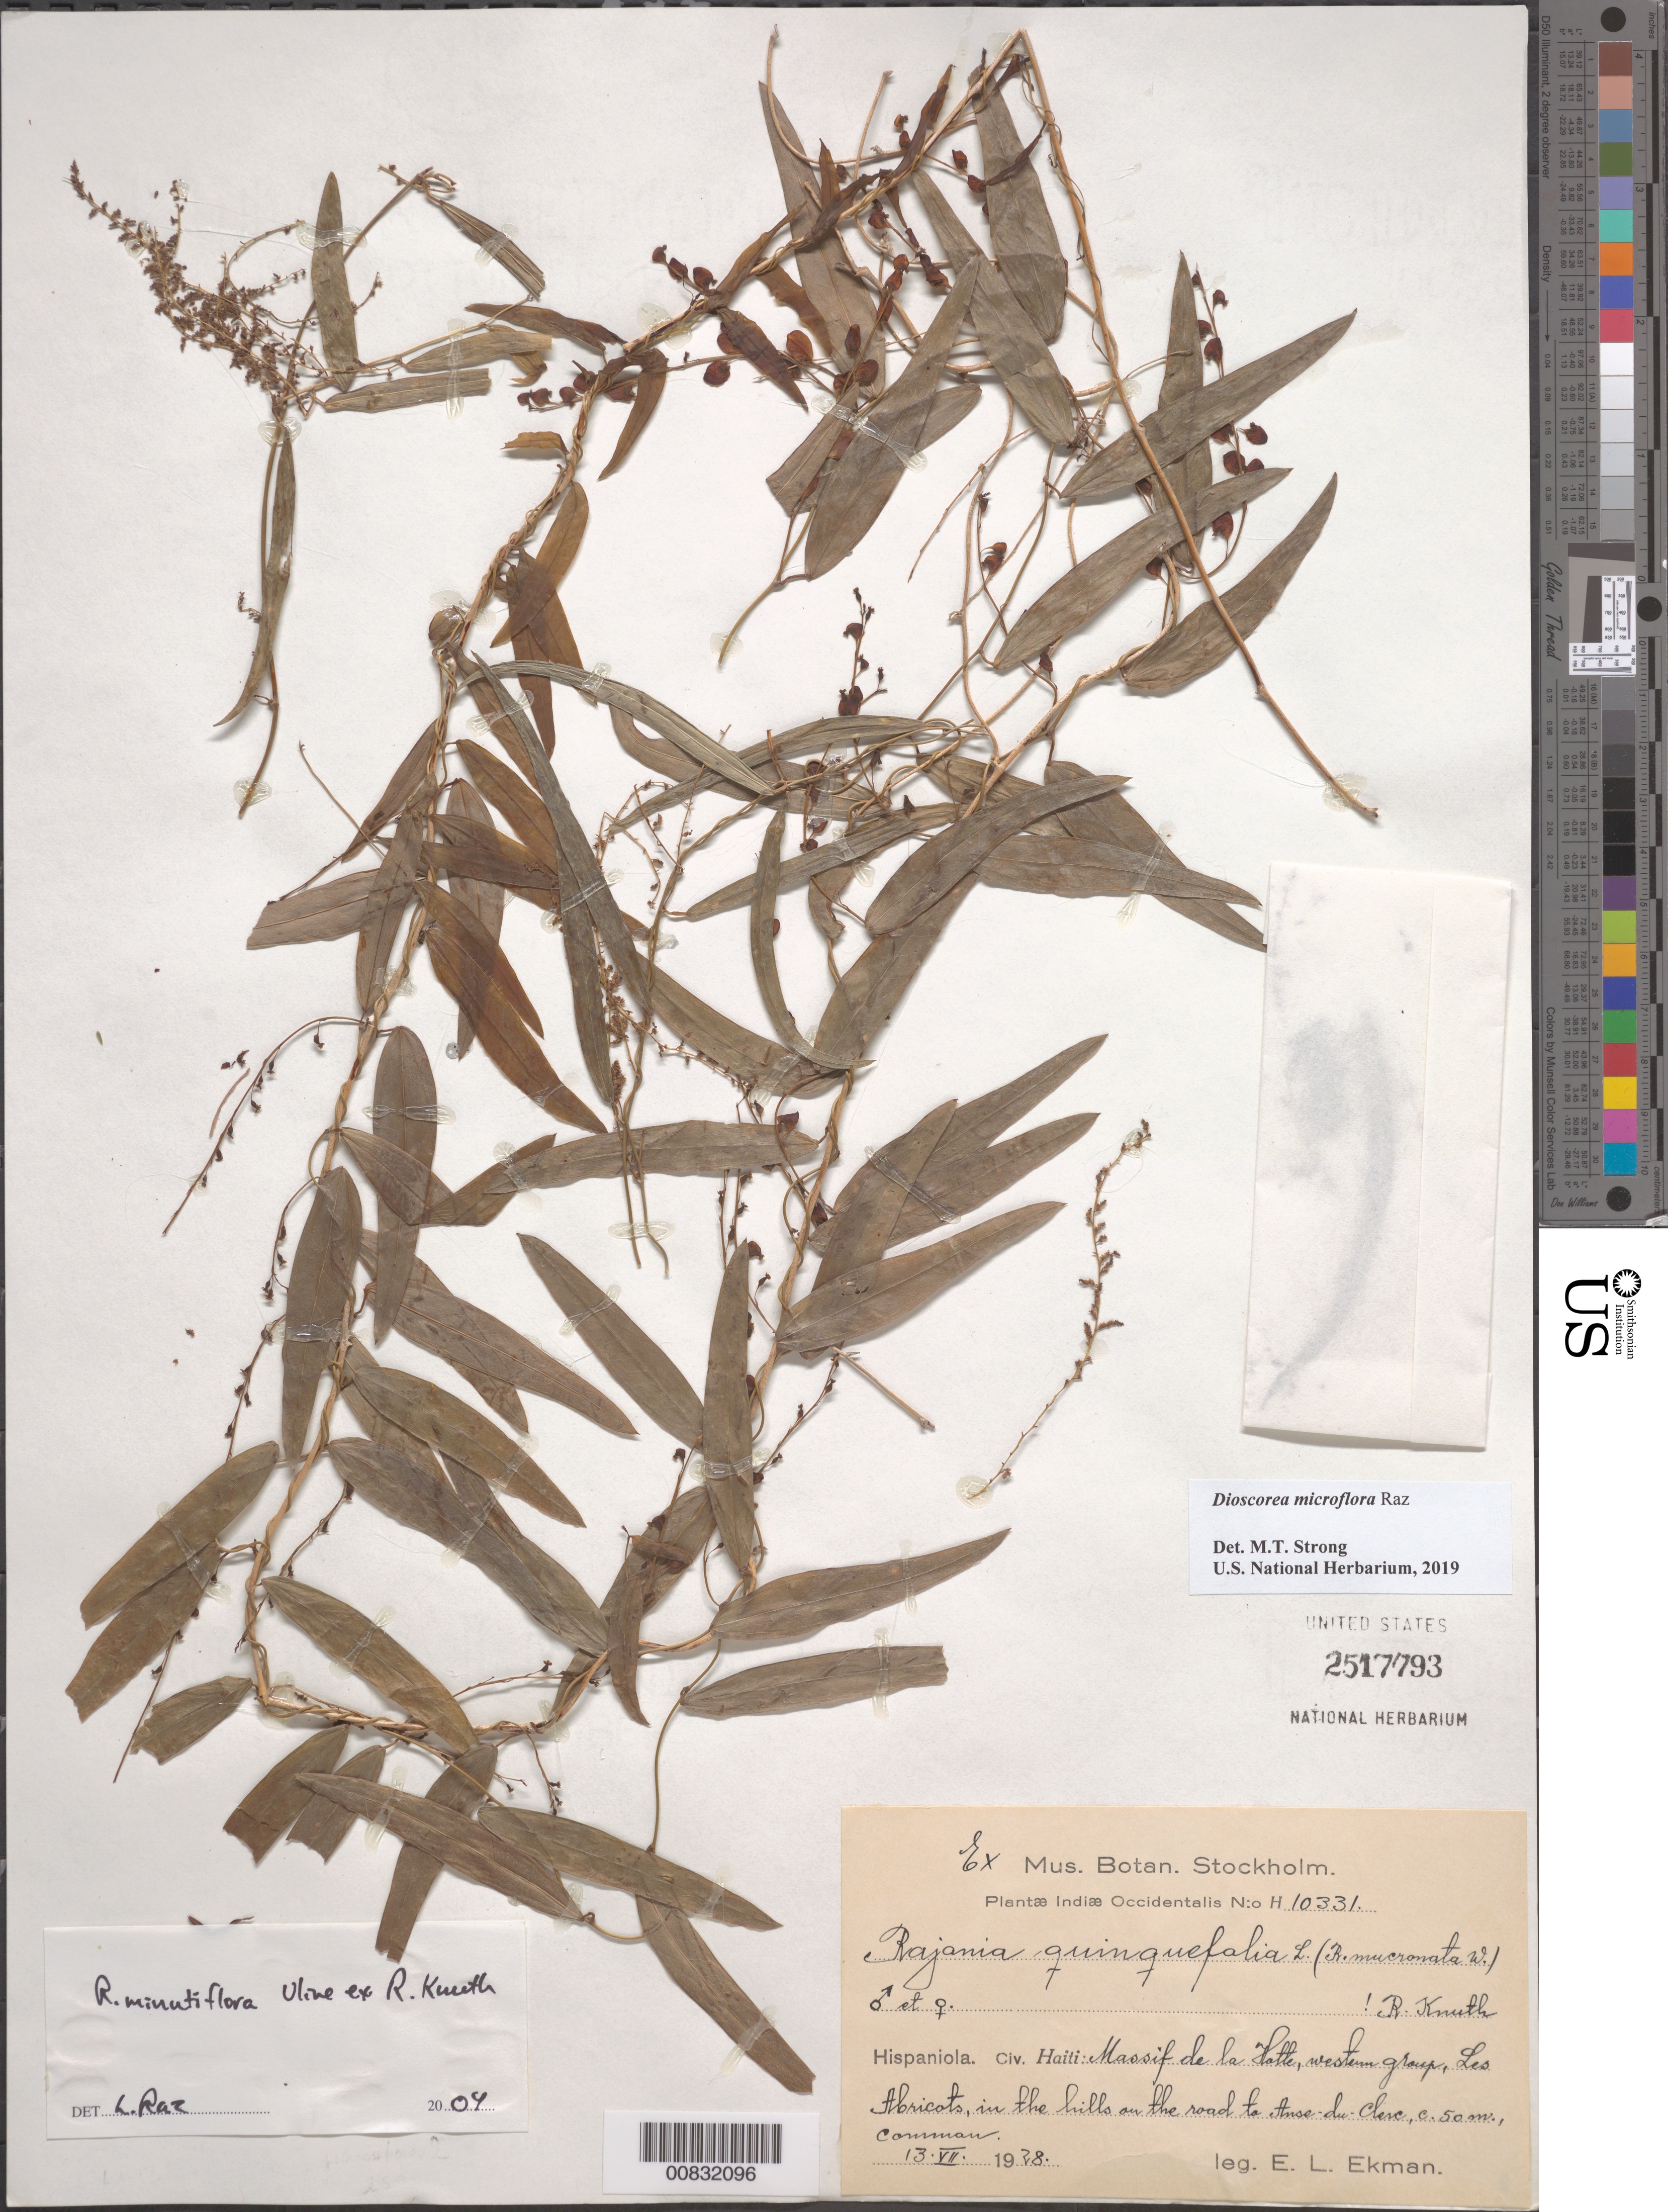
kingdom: Plantae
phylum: Tracheophyta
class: Liliopsida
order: Dioscoreales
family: Dioscoreaceae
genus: Dioscorea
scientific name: Dioscorea microflora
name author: Raz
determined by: Strong, M. T., (US), Smithsonian Institution - National Museum of Natural History (UNITED STATES)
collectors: E. L. Ekman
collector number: H 10331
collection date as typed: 13 Jul 1928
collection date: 1928-07-13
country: Haiti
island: Hispaniola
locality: Massif de la Hotte, western group, Les Abricots. On the road to Anse- du Clerc.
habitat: In the hills.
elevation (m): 50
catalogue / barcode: US 2517793